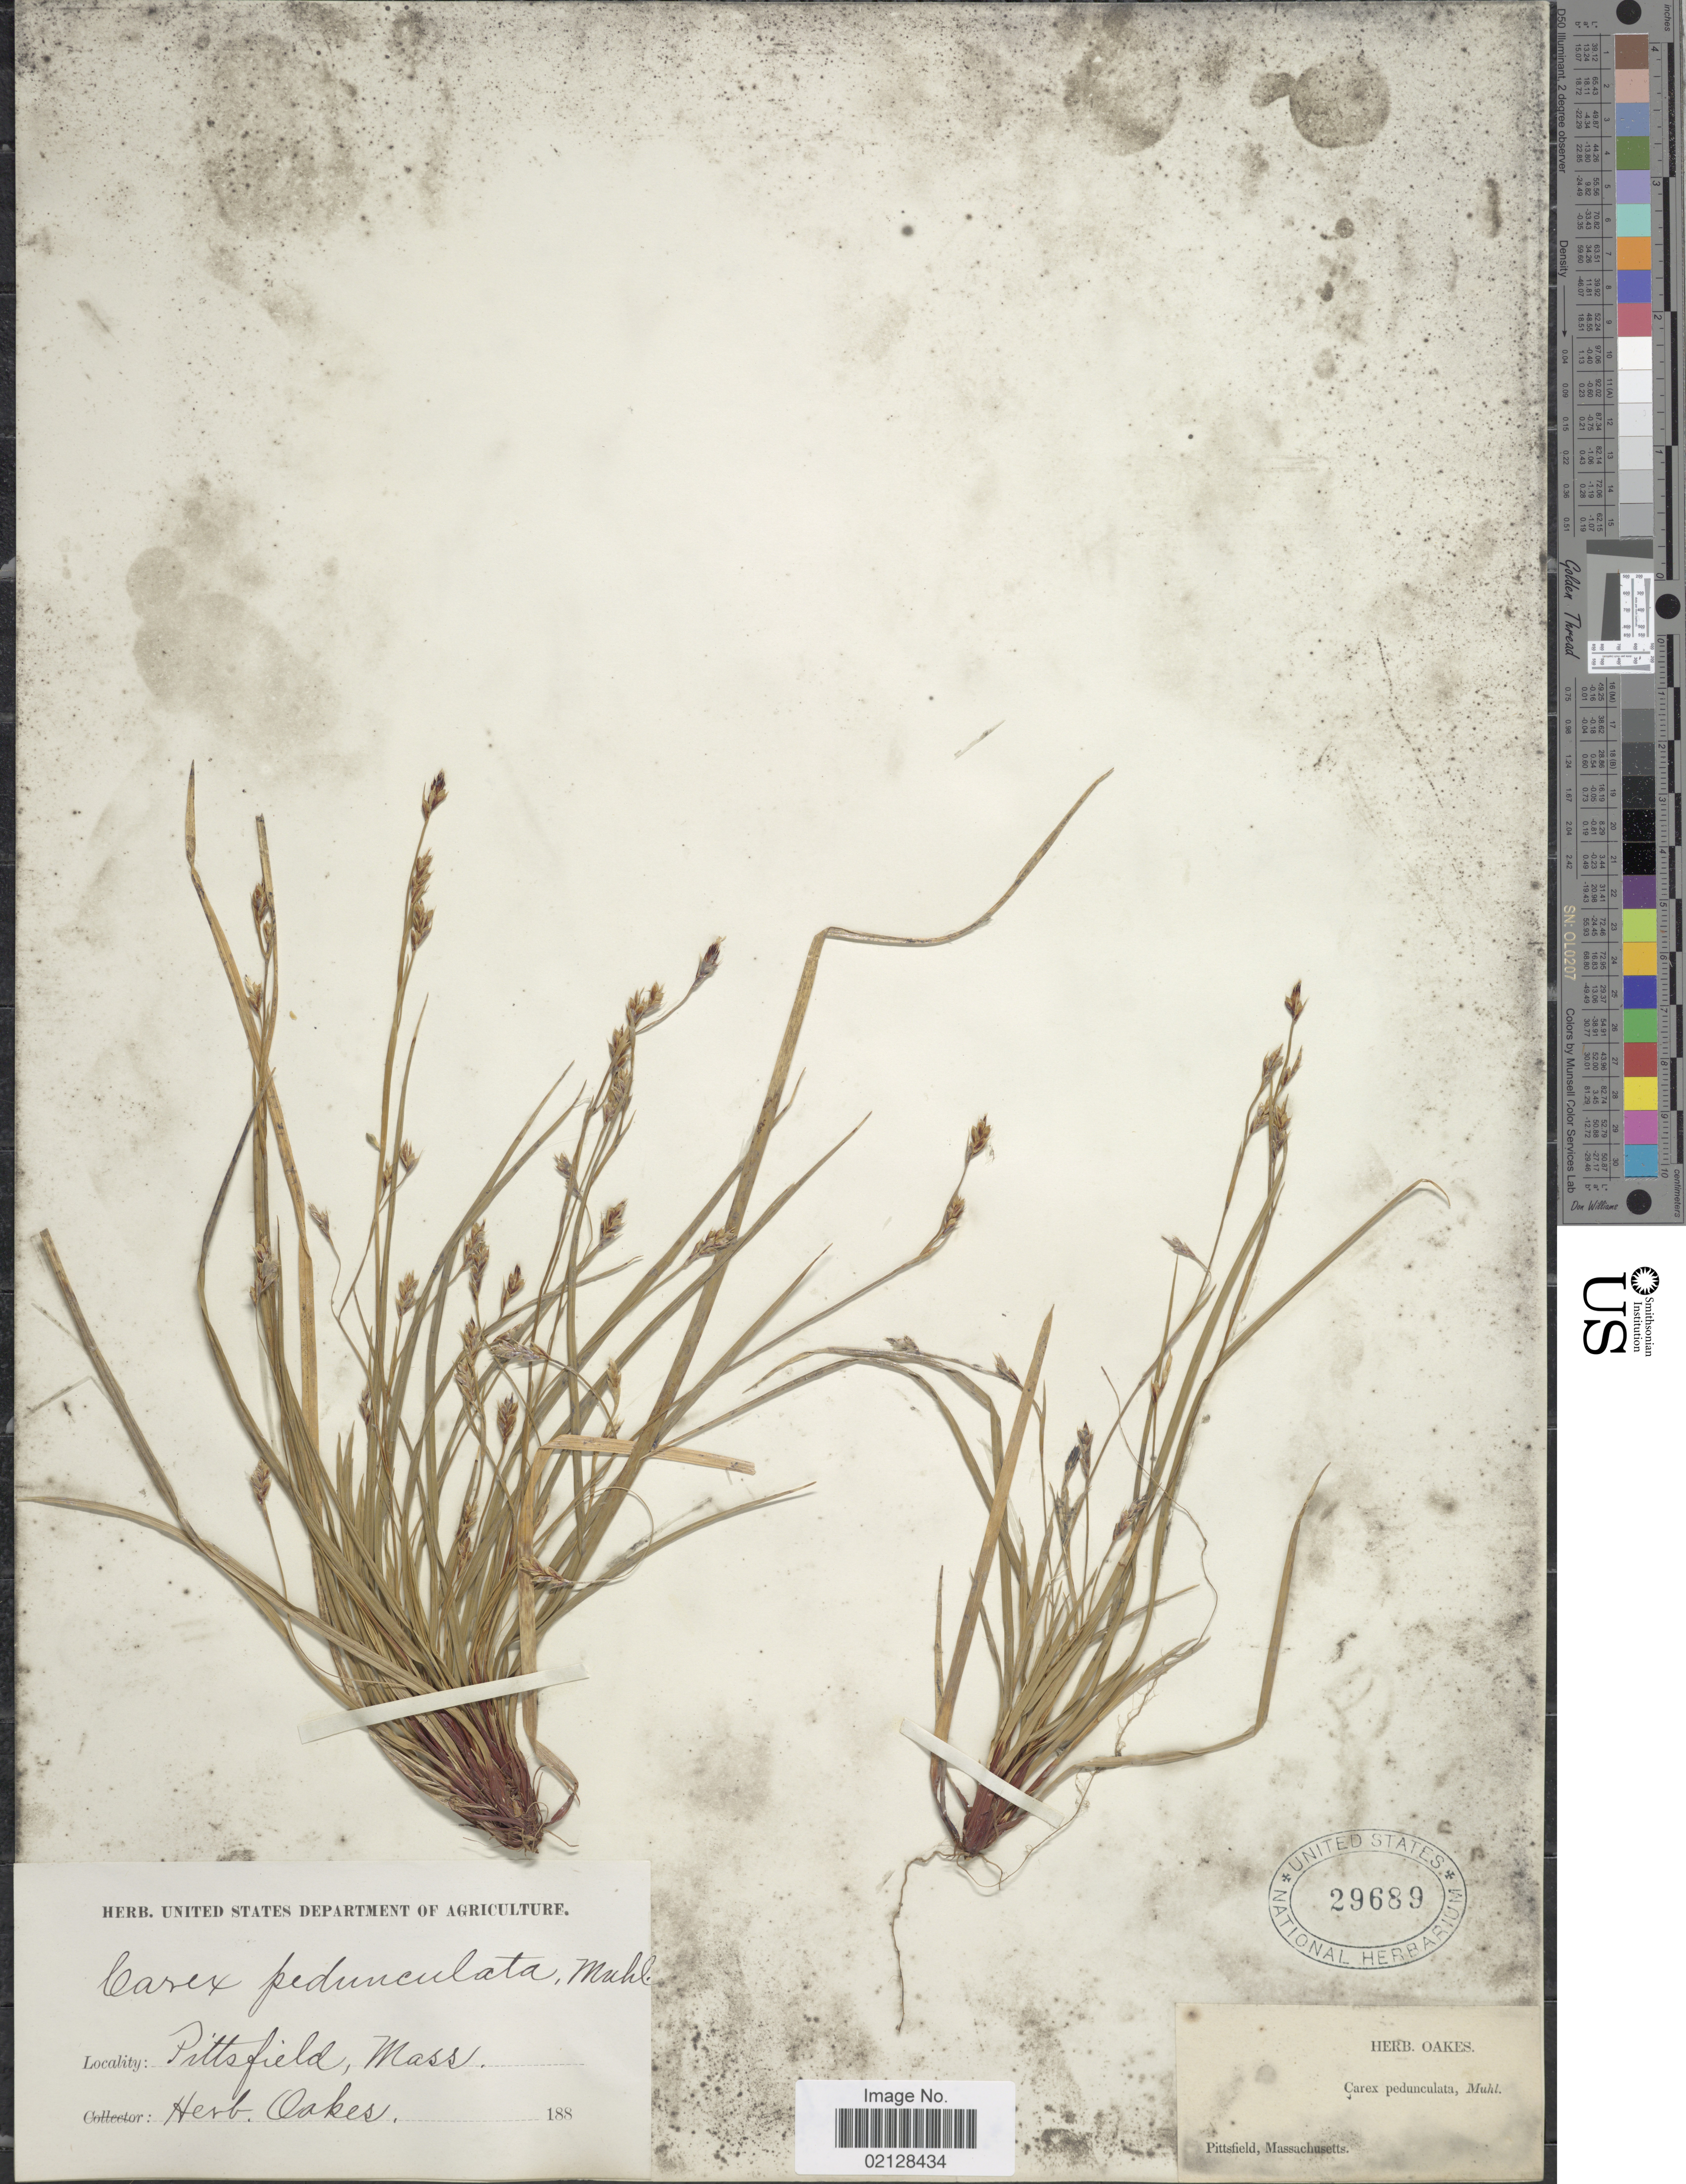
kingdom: Plantae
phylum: Tracheophyta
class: Liliopsida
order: Poales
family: Cyperaceae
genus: Carex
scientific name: Carex pedunculata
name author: Muhl. ex Willd.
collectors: ex herb. Oakes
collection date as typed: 188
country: United States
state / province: Massachusetts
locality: Pittsfield, Mass.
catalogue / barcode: US 29689